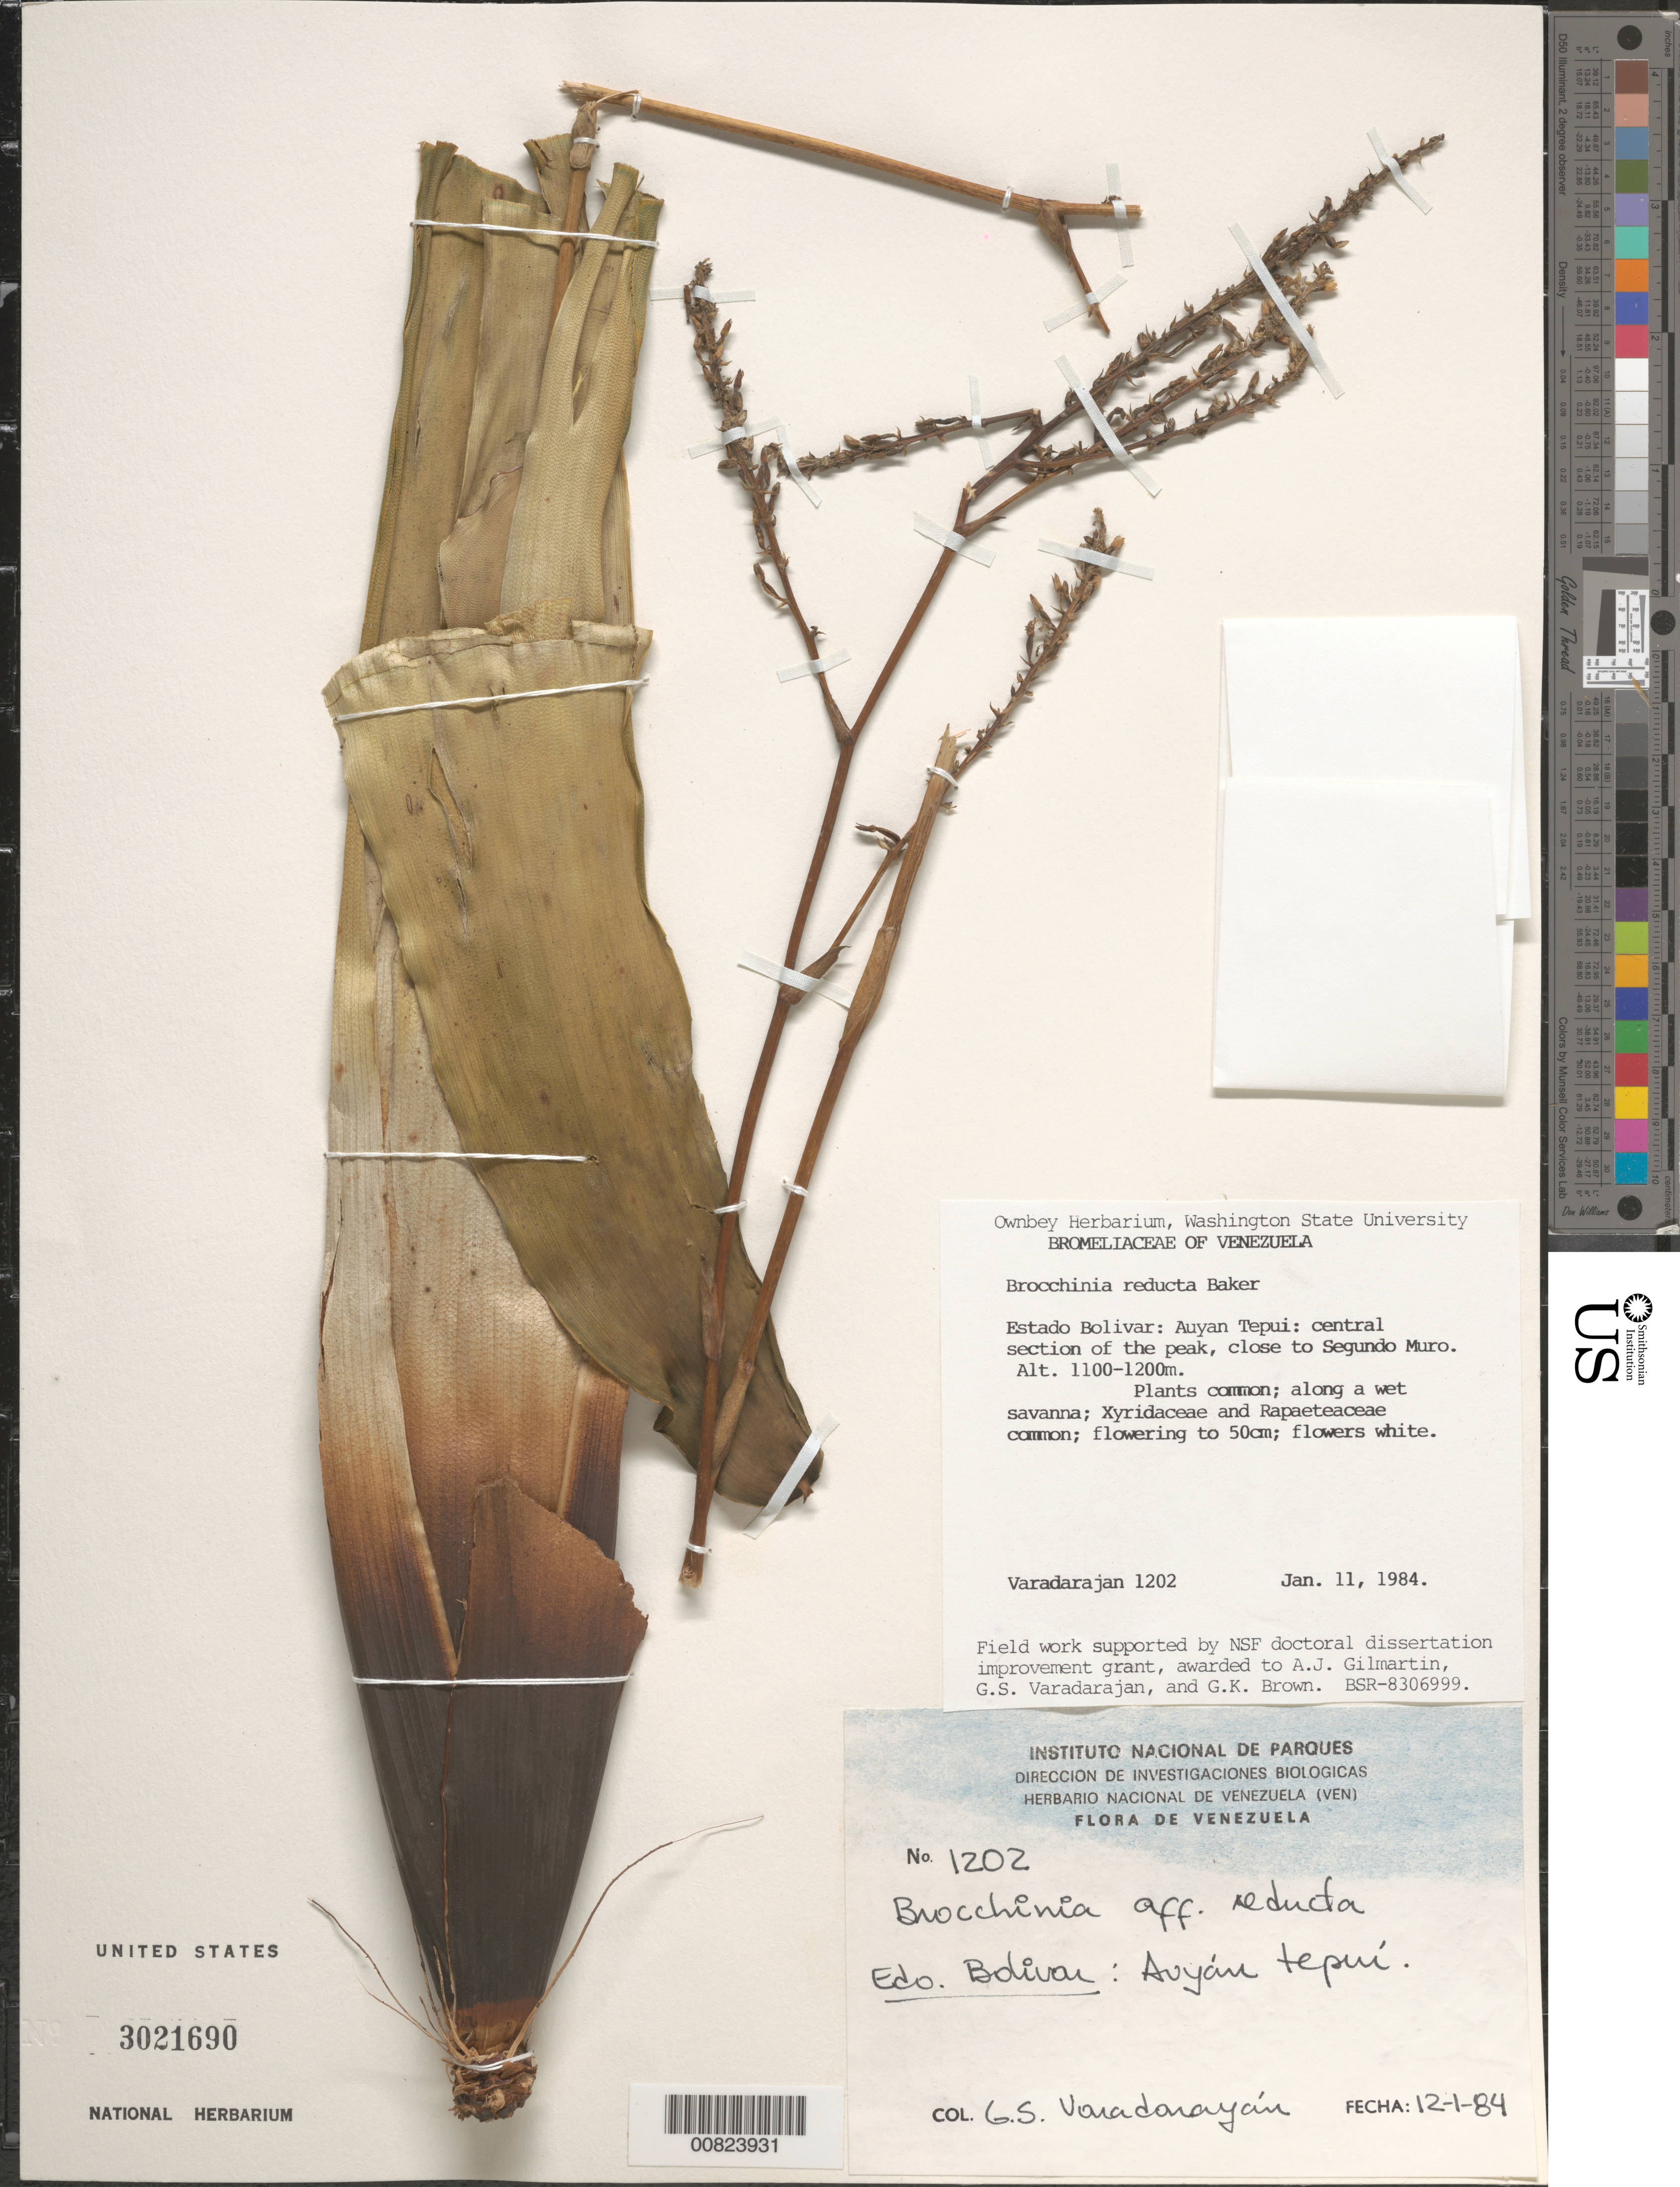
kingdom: Plantae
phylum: Tracheophyta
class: Liliopsida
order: Poales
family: Bromeliaceae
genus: Brocchinia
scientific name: Brocchinia reducta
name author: Baker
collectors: G. S. Varadarajan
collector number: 1202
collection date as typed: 12-Jan-84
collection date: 1984-01-12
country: Venezuela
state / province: Bolívar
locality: Auyan-tepuí, on the peak, along the south central section of the tepuí, in the vicinity of Segundo Muro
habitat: Wet savanna; Xyridaceae and Rapateaceae common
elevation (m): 1100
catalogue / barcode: US 3021690